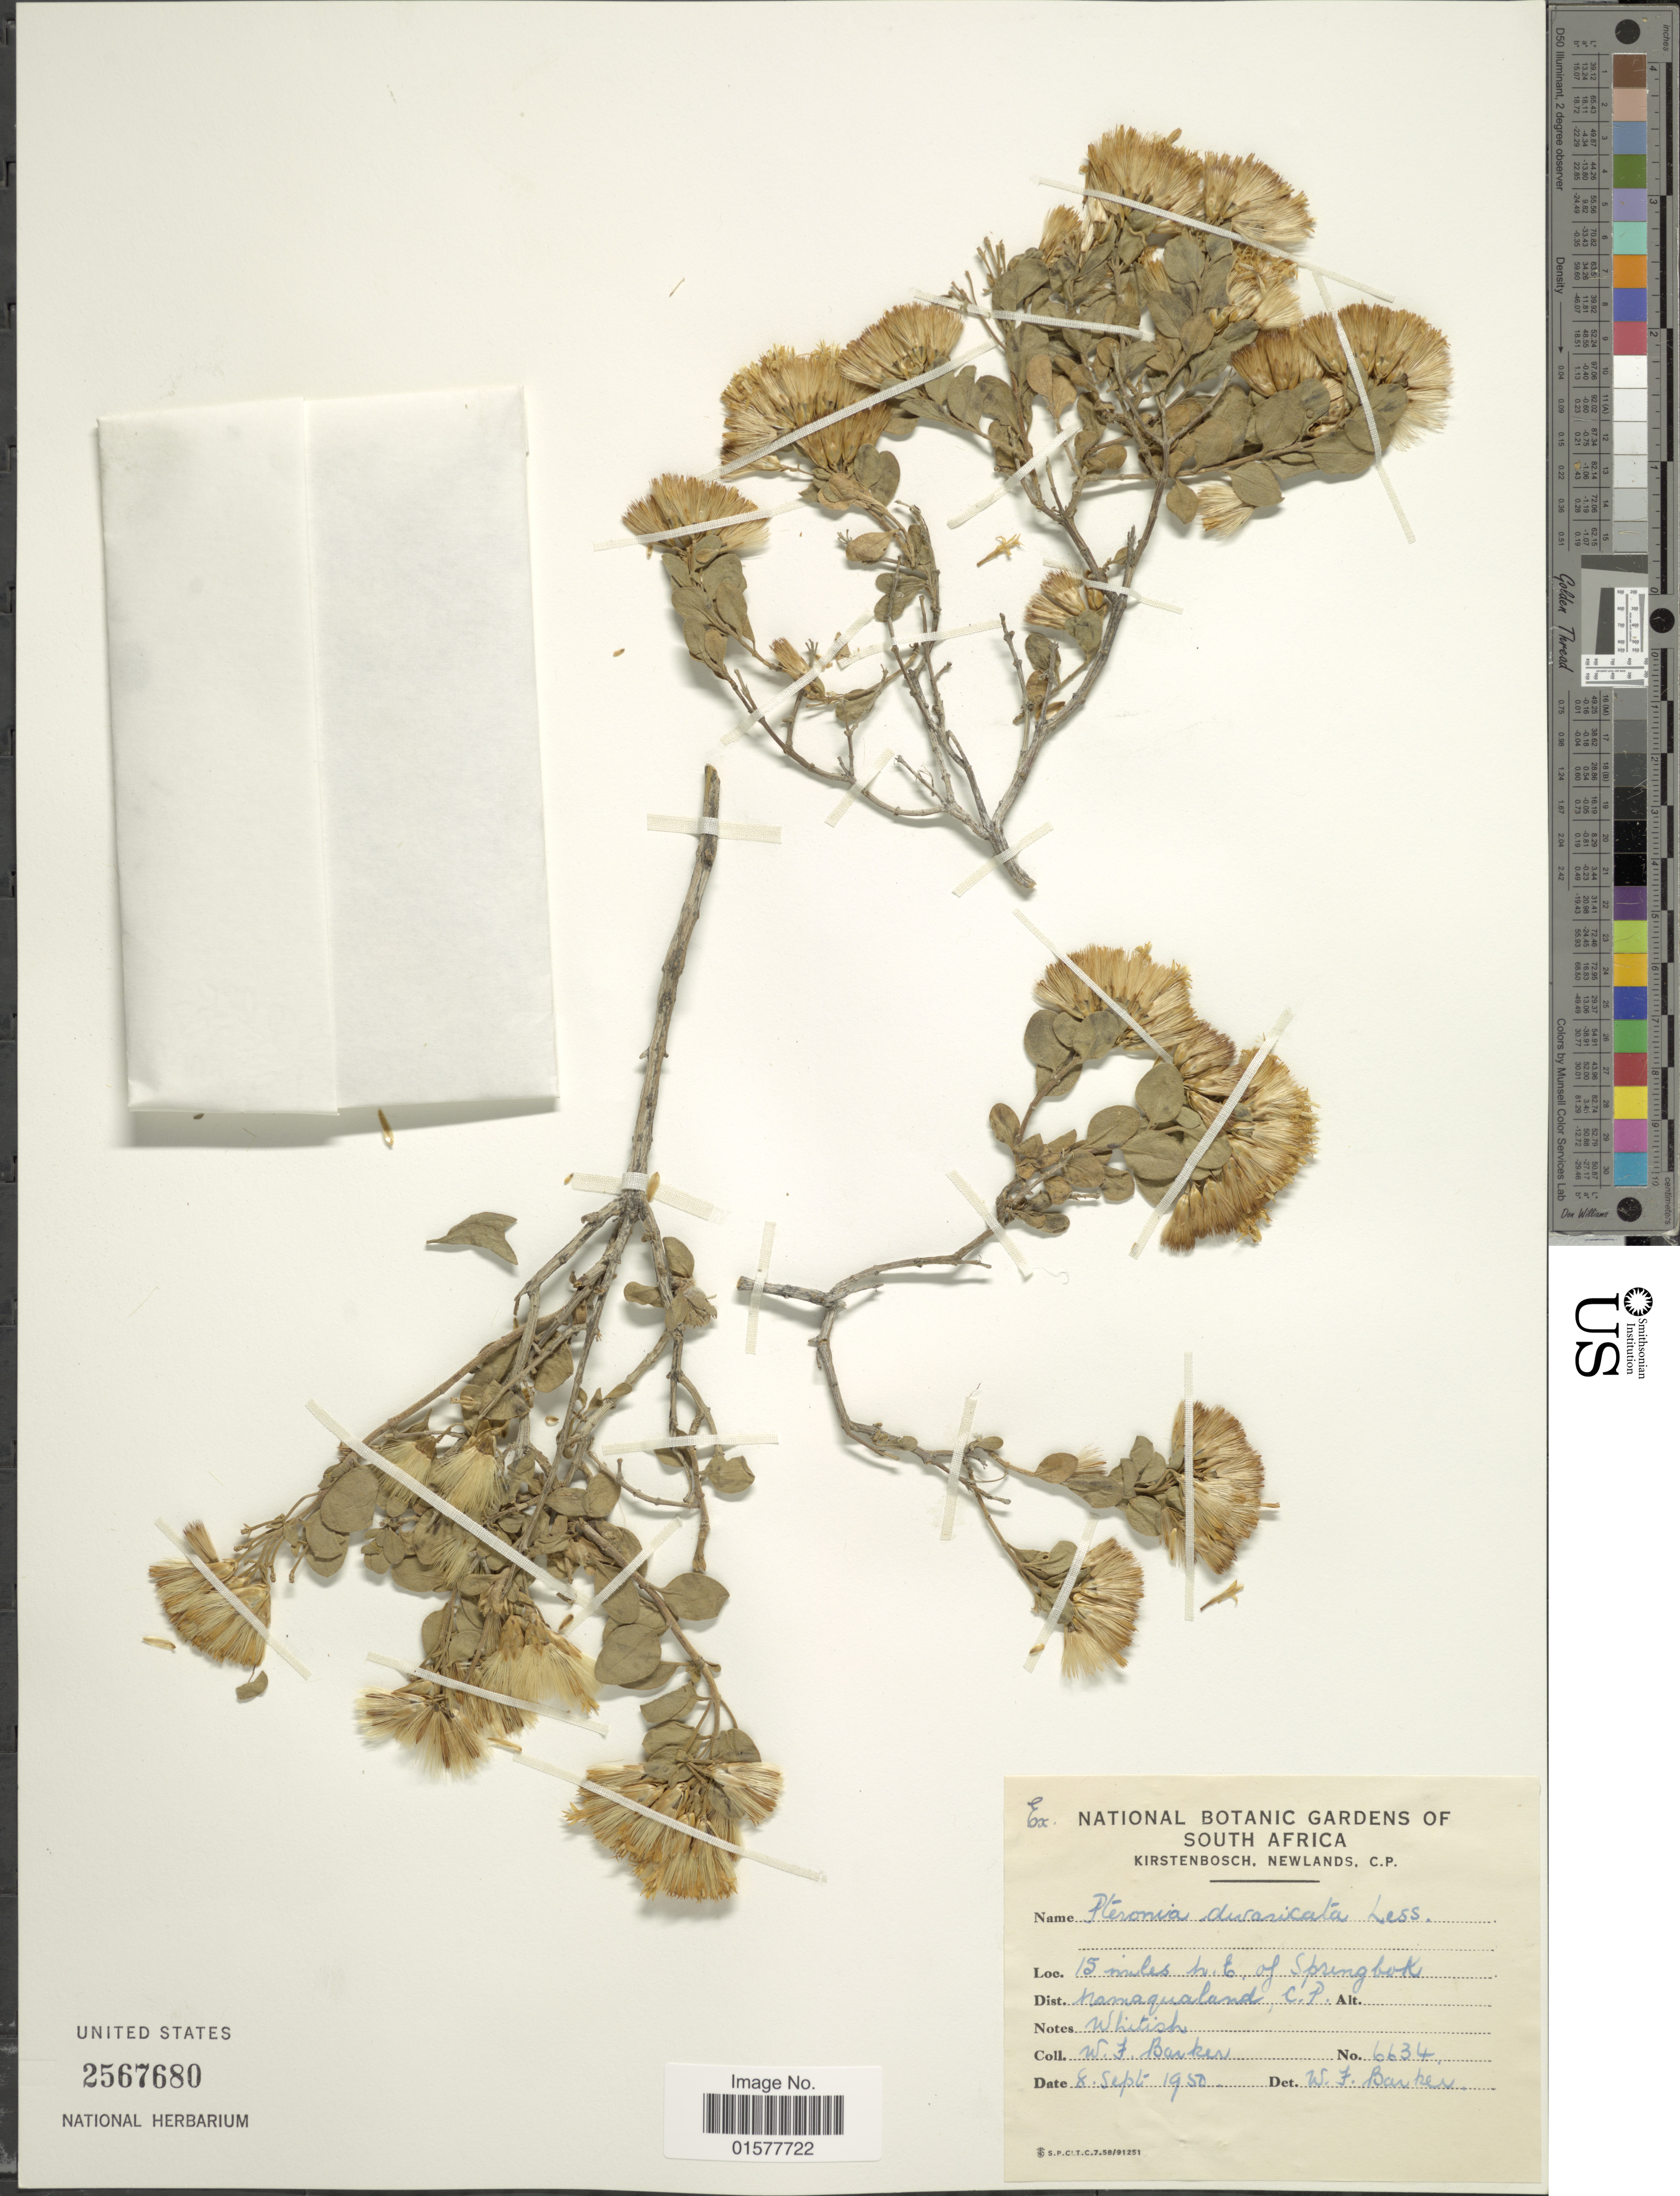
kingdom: Plantae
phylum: Tracheophyta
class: Magnoliopsida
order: Asterales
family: Asteraceae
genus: Pteronia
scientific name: Pteronia divaricata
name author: (P.J. Bergius) Less.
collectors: W. F. Barker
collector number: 6634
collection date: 1950-09-08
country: South Africa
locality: South Africa, Kirstenbosch, Newlands, C. P., 15 miles N. E. of Spring bok, Dist. Namaqualand C. P.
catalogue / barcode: US 2567680